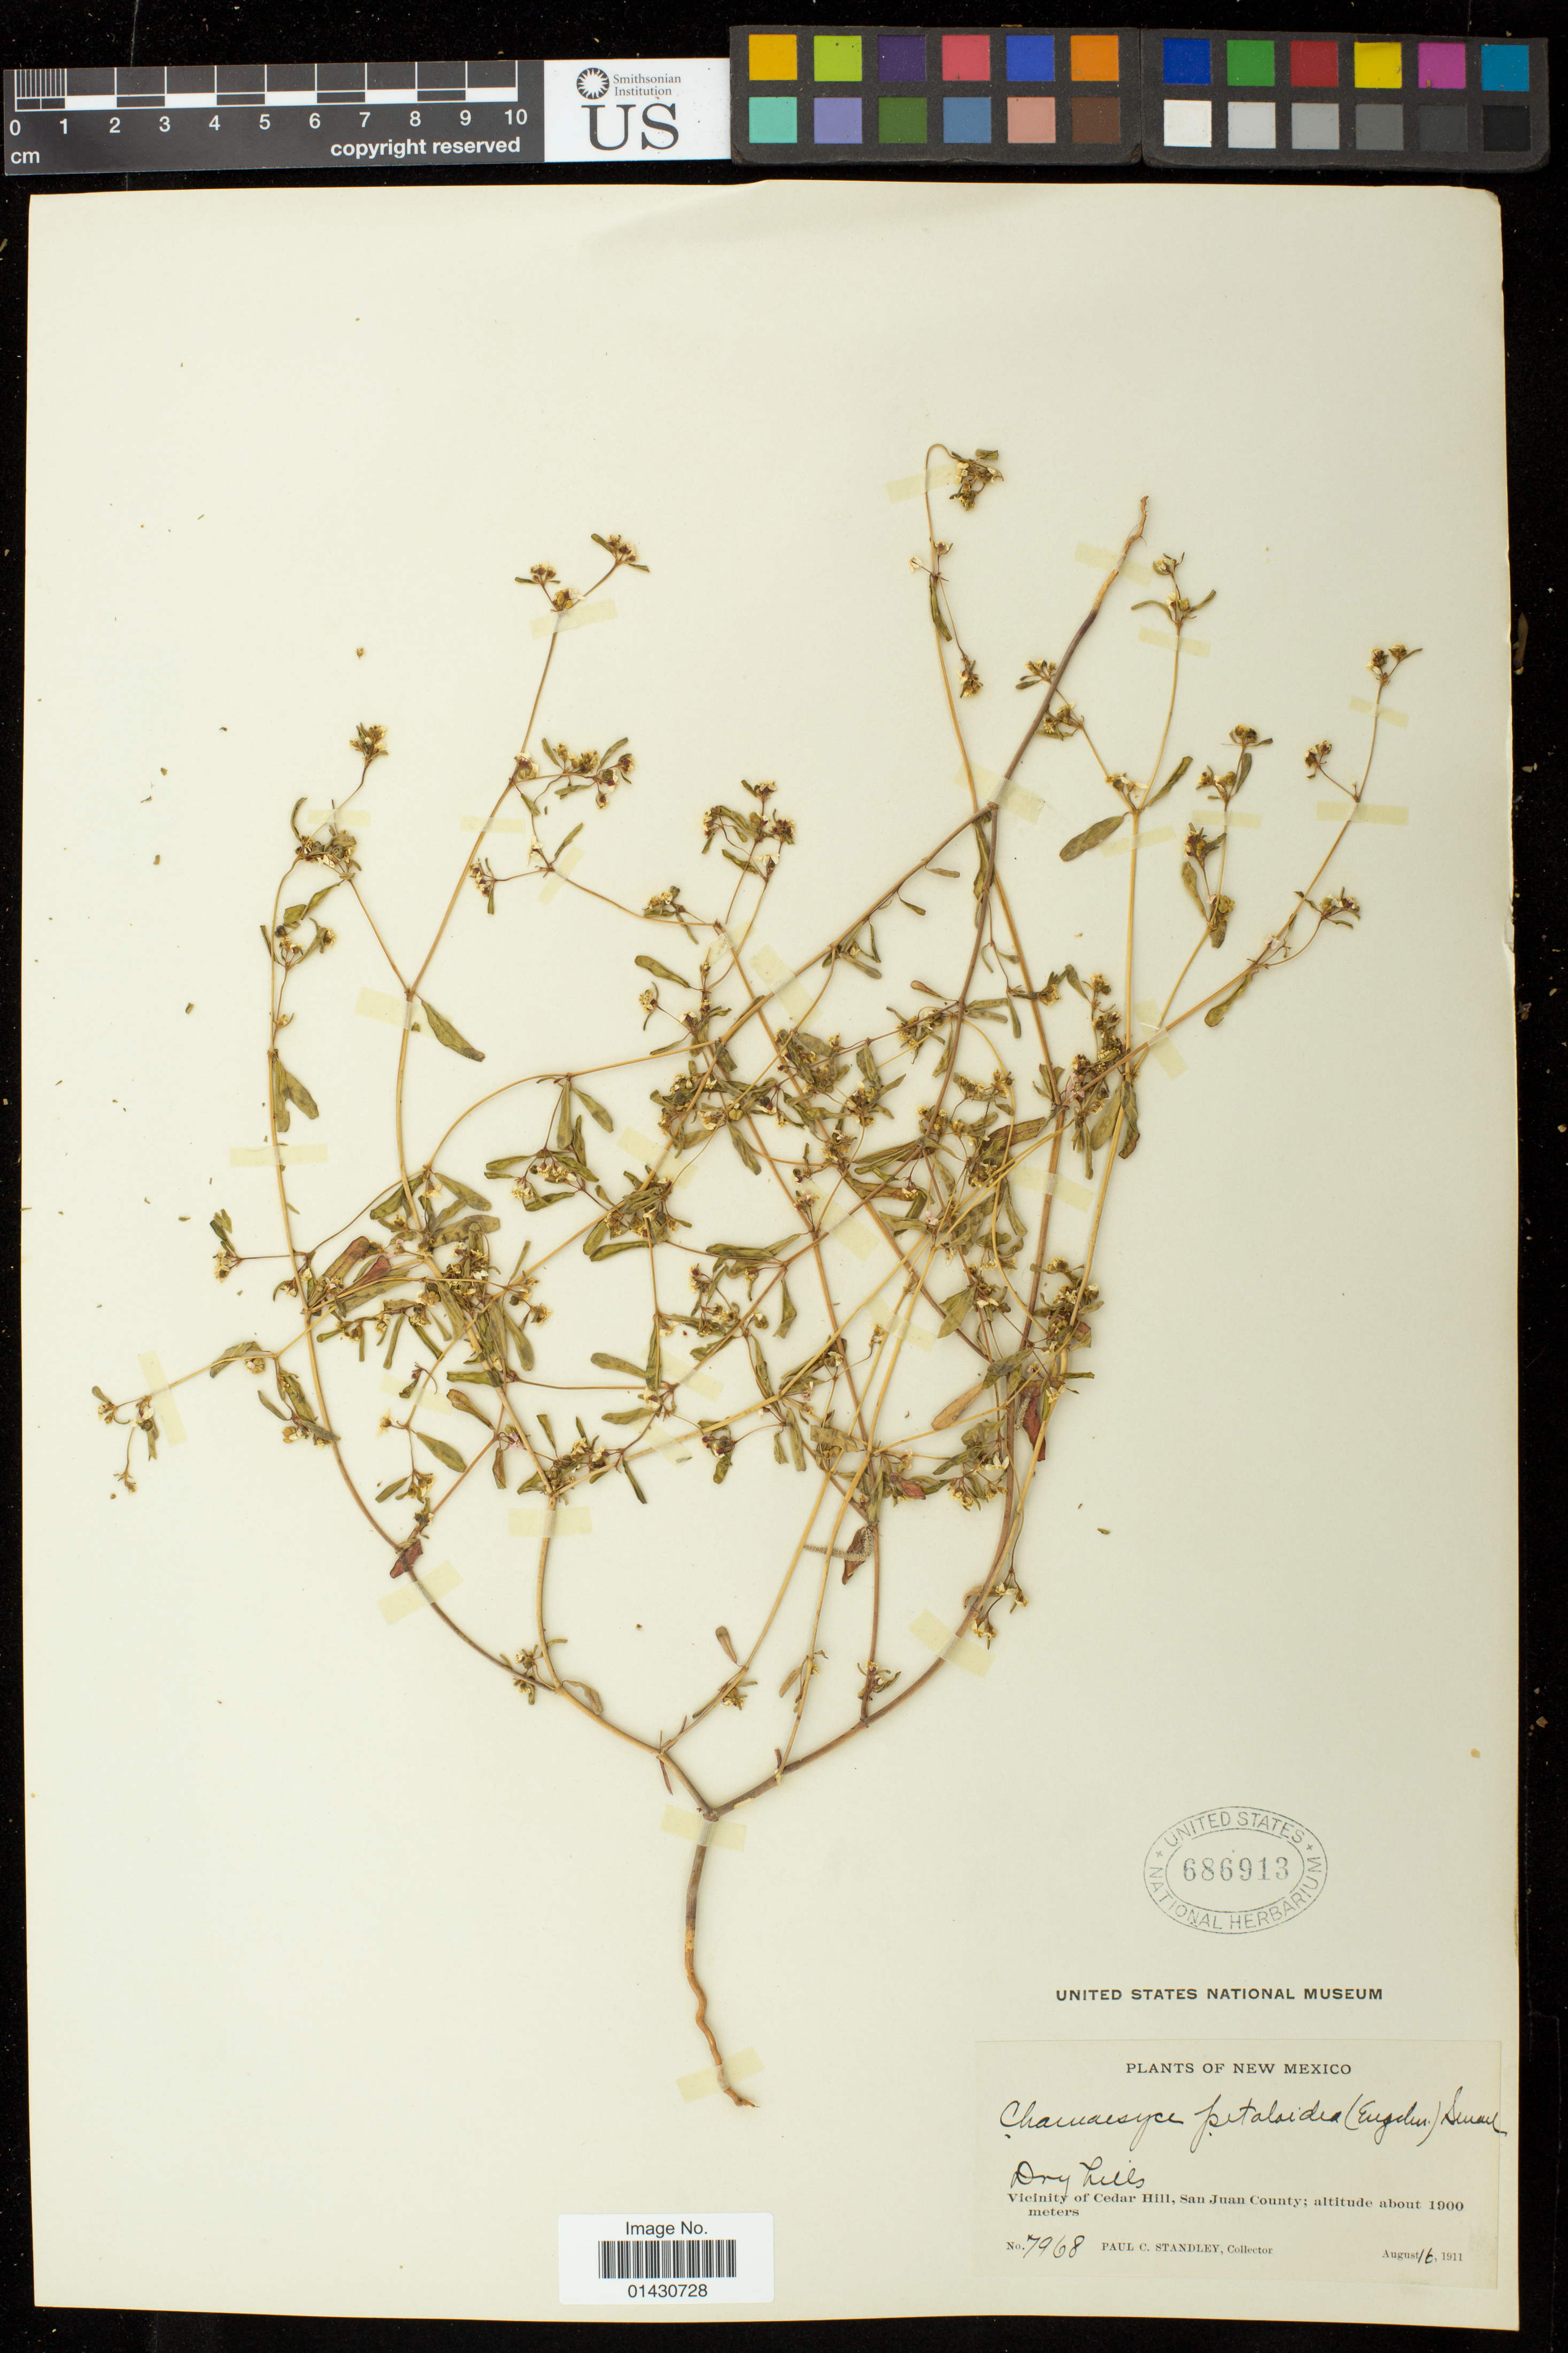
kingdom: Plantae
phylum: Tracheophyta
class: Magnoliopsida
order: Malpighiales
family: Euphorbiaceae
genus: Euphorbia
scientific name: Euphorbia missurica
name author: Raf.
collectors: P. C. Standley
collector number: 7968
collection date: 1911-08-16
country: United States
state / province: New Mexico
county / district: San Juan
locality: Vicinity of Cedar Hill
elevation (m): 1900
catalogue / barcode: US 686913